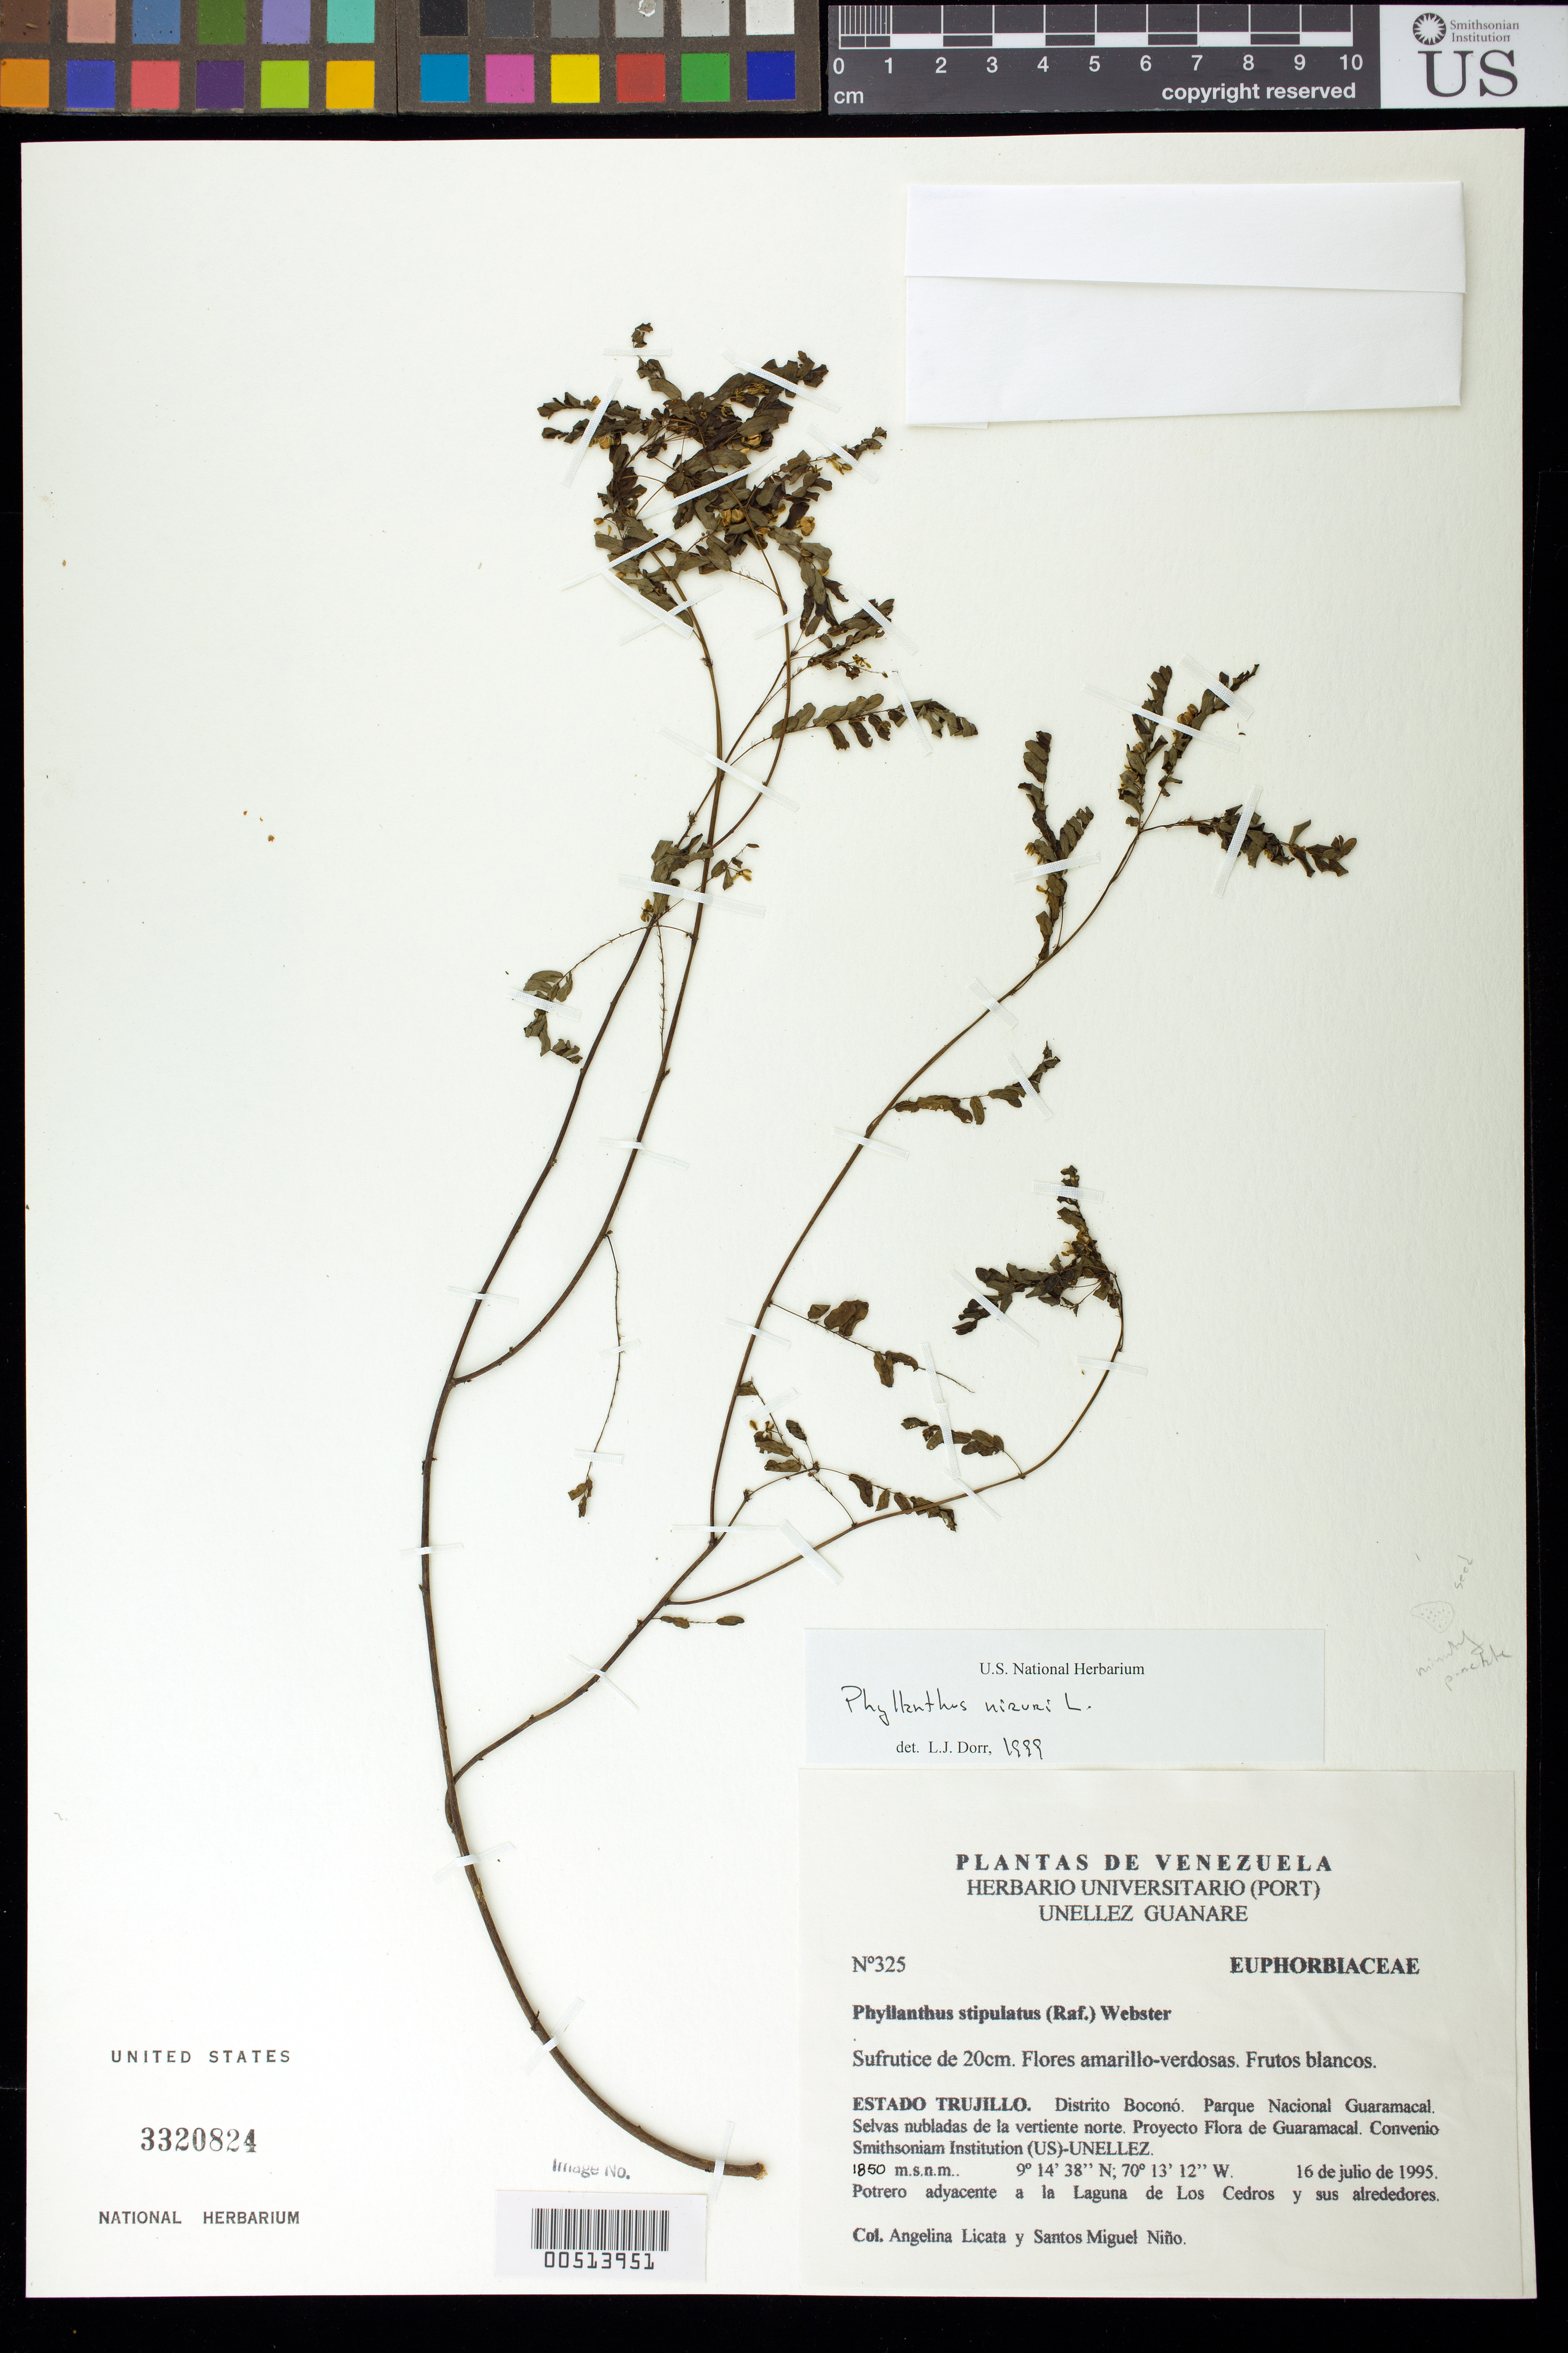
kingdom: Plantae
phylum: Tracheophyta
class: Magnoliopsida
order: Malpighiales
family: Phyllanthaceae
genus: Phyllanthus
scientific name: Phyllanthus niruri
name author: L.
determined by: Dorr, L. J., (BOT), Smithsonian Institution - National Museum of Natural History (UNITED STATES)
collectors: A. Licata & S. M. Niño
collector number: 325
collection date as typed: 16 Jul 1995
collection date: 1995-07-16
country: Venezuela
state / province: Trujillo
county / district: Boconó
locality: Parque Nacional Guaramacal, potrero adyacente a la Laguna de Los Cedros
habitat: Selva nubladas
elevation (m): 1850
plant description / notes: PORT, US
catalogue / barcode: US 3320824